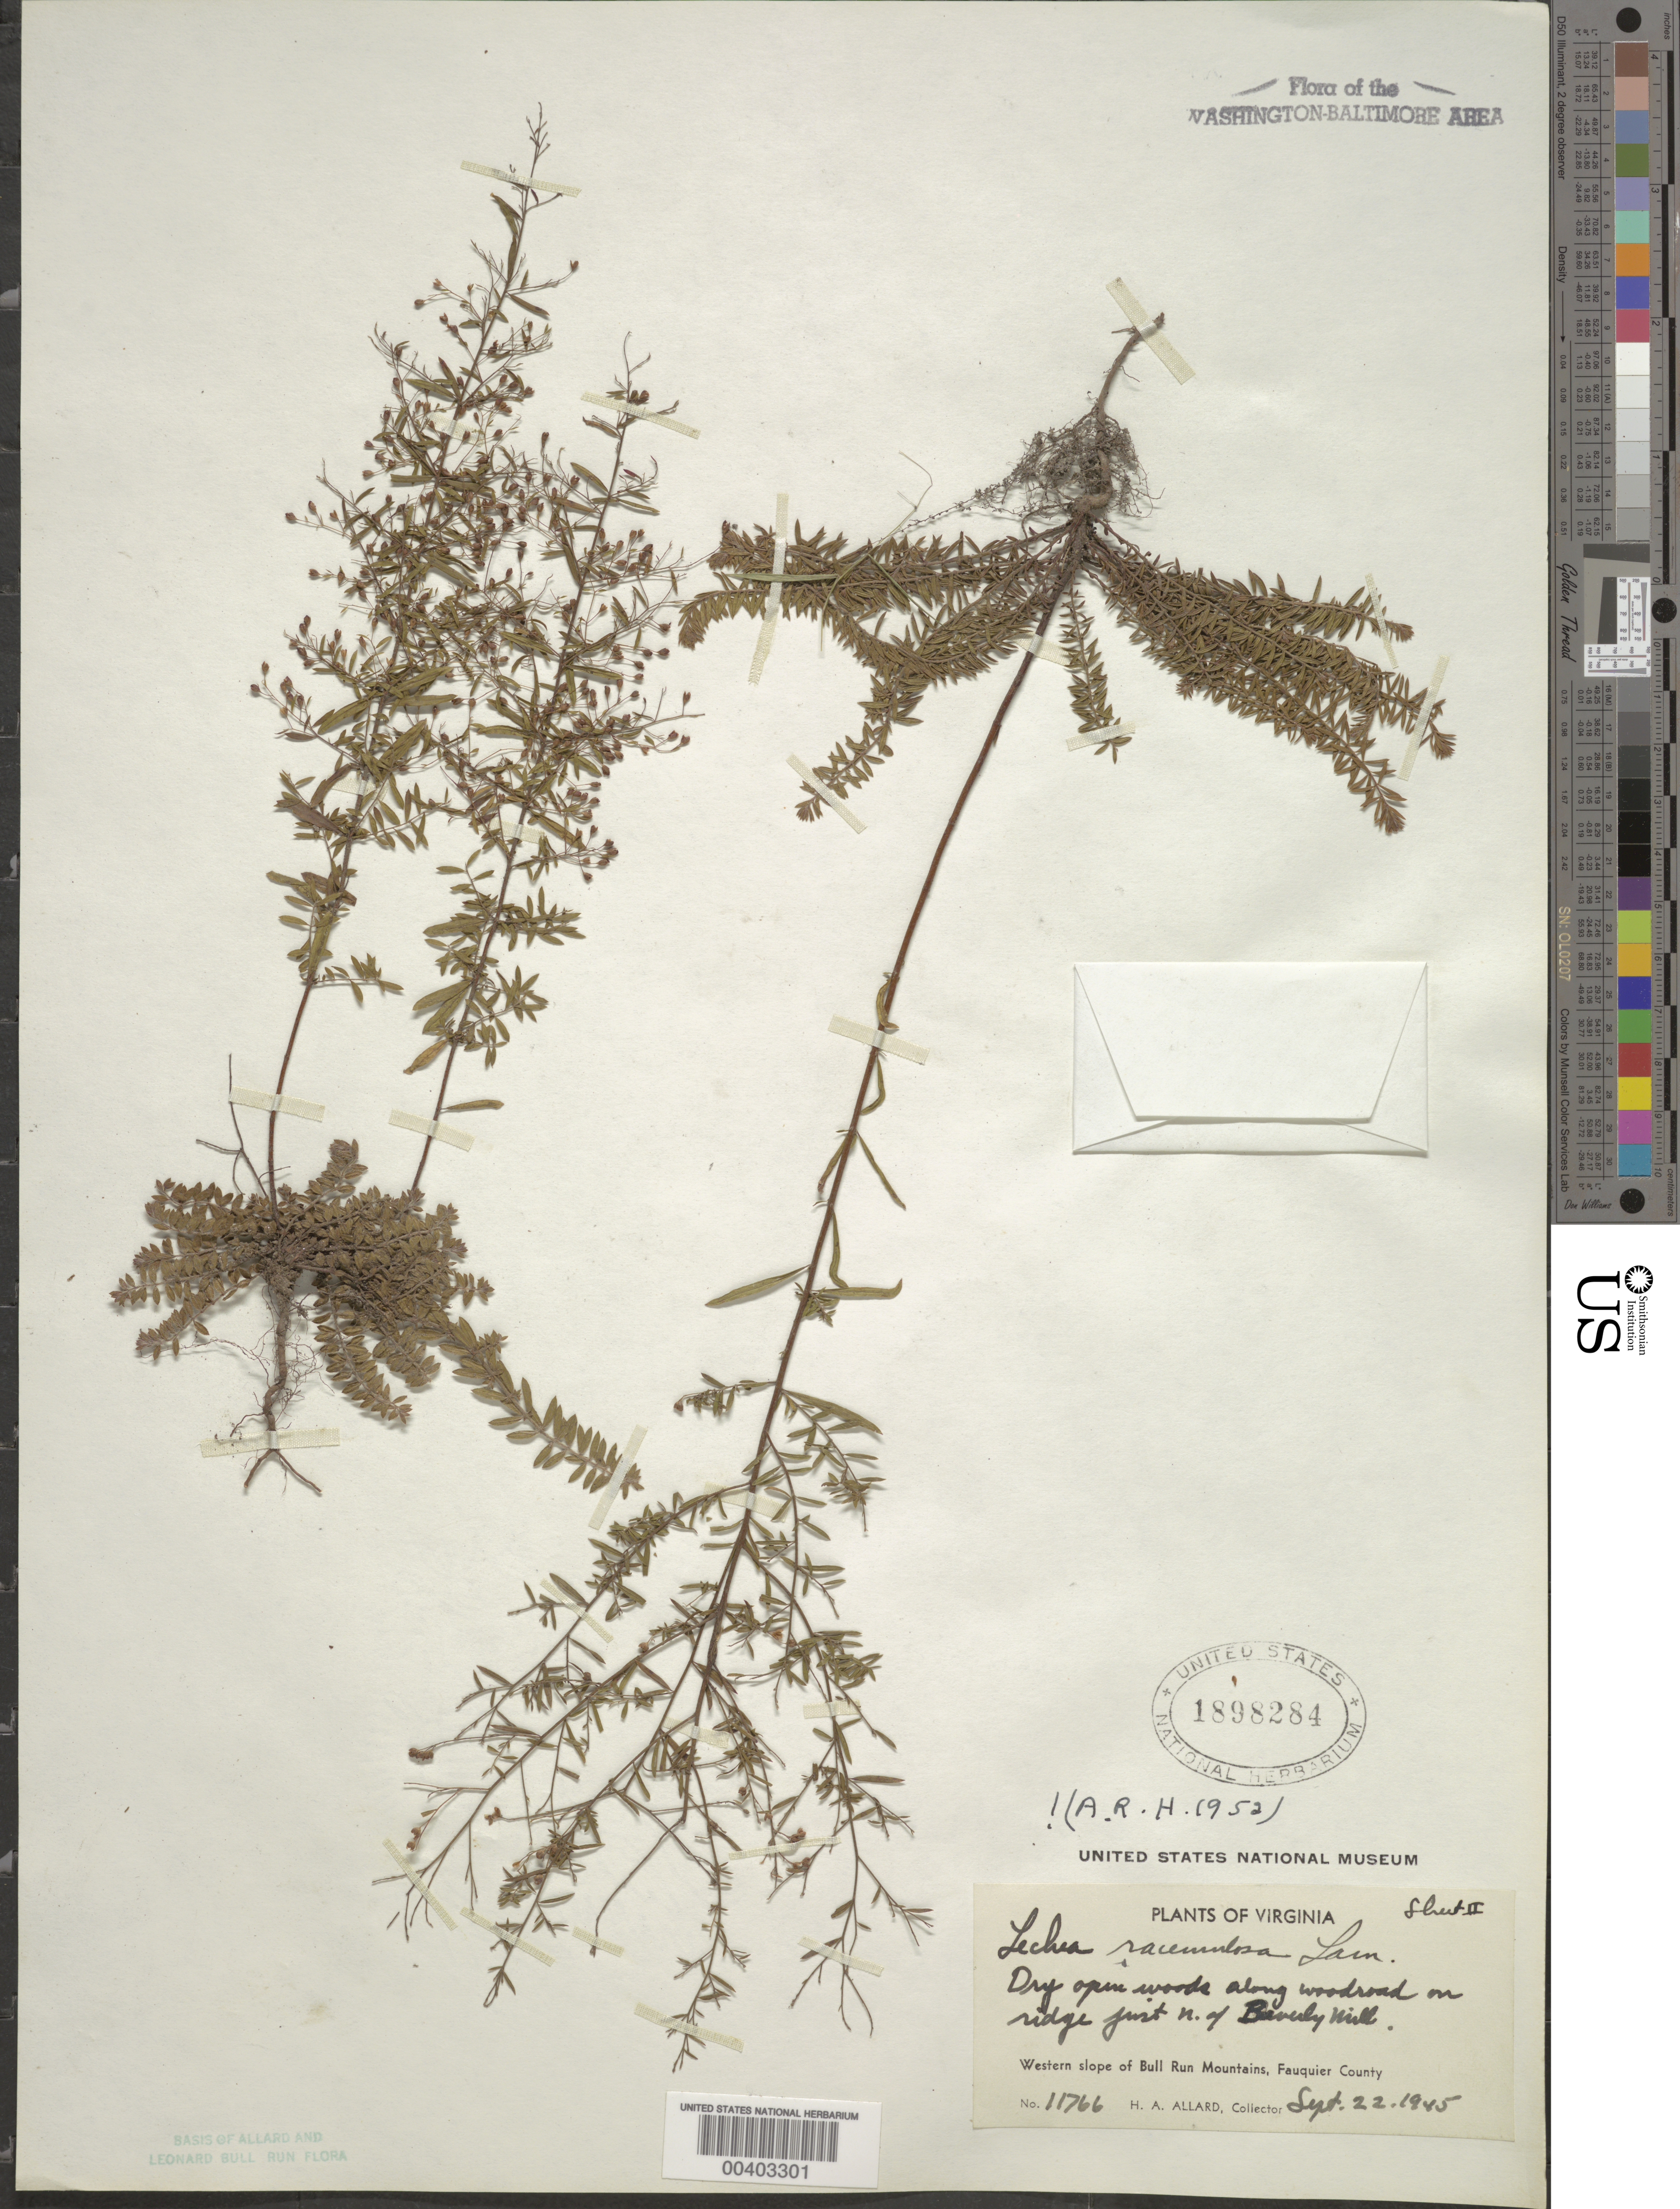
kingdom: Plantae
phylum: Tracheophyta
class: Magnoliopsida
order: Malvales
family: Cistaceae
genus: Lechea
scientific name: Lechea racemulosa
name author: Michx.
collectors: H. A. Allard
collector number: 11766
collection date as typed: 22 Sep 1945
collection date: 1945-09-22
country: United States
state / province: Virginia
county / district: Fauquier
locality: North of Beverley Mill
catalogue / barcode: US 1898284